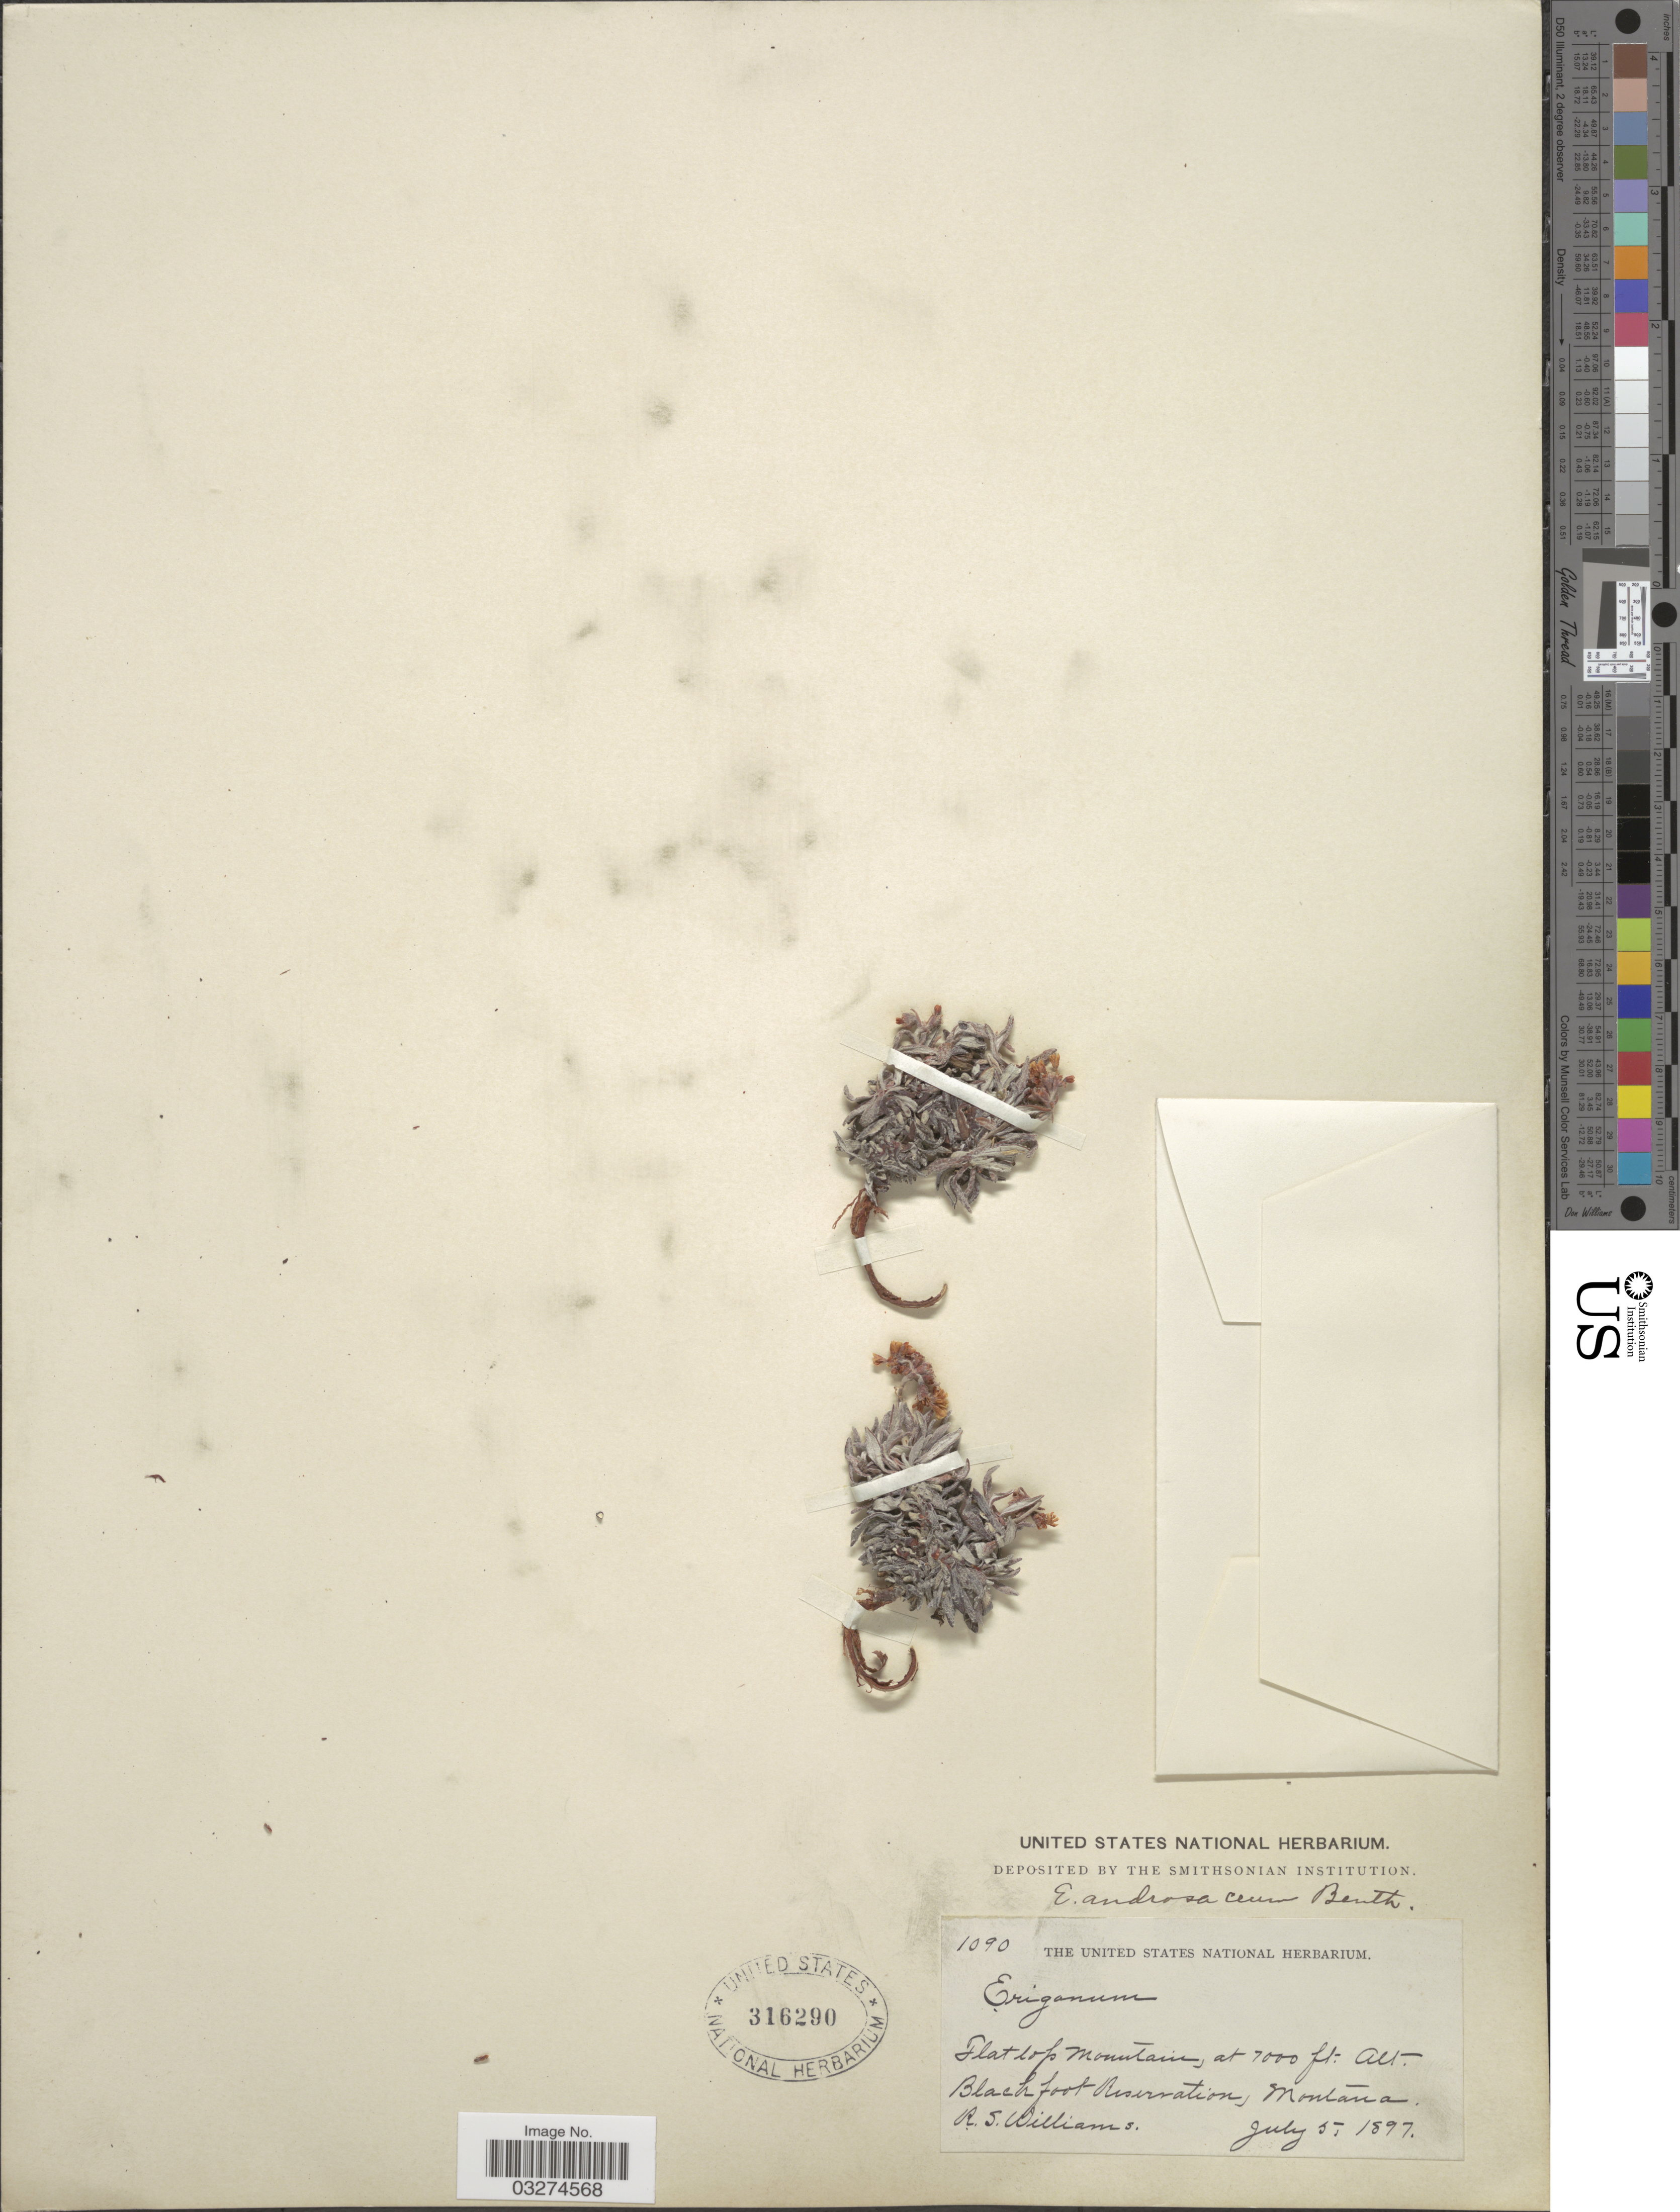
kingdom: Plantae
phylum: Tracheophyta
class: Magnoliopsida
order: Caryophyllales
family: Polygonaceae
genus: Eriogonum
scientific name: Eriogonum androsaceum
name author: Benth.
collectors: R. S. Williams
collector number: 1090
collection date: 1897-07-05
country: United States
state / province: Montana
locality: Flat top mountain. Blackfoot Reservation.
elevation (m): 2134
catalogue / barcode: US 316290